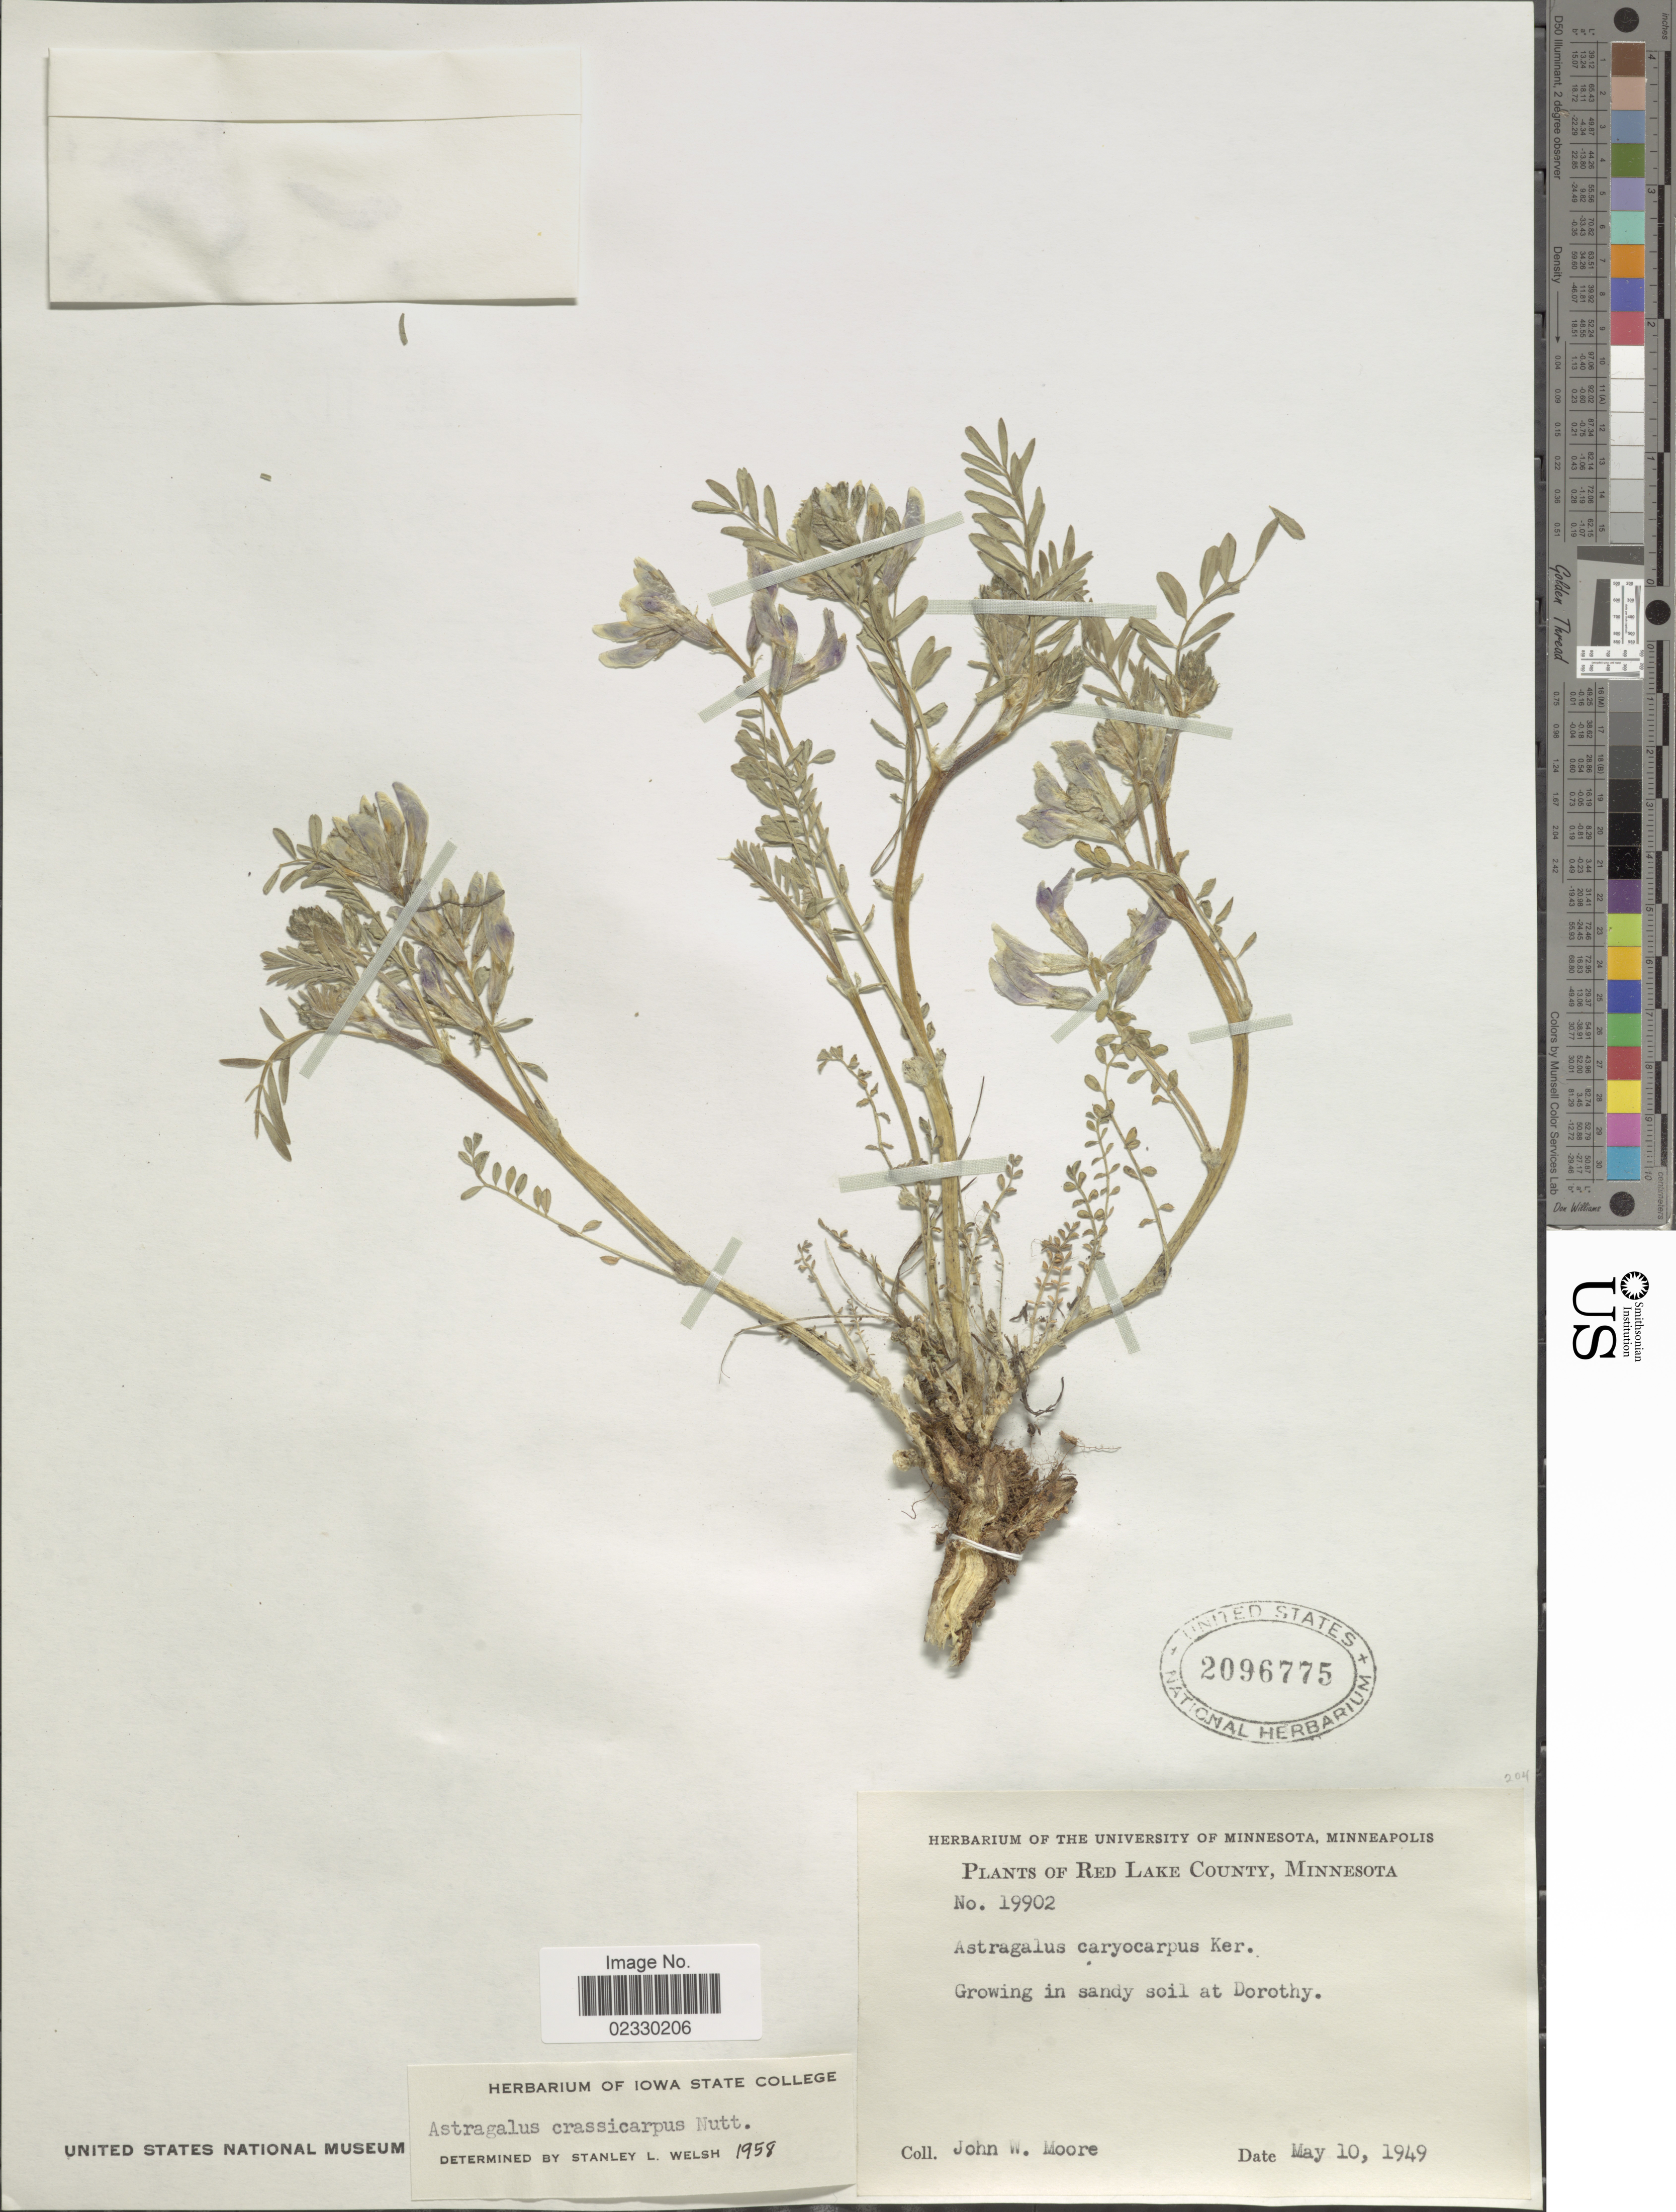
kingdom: Plantae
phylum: Tracheophyta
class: Magnoliopsida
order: Fabales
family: Fabaceae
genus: Astragalus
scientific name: Astragalus crassicarpus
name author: Nutt.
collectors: J. Moore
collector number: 19902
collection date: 1949-05-10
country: United States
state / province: Minnesota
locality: Red Lake County, Growing in sandy soil at Dorothy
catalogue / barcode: US 2096675